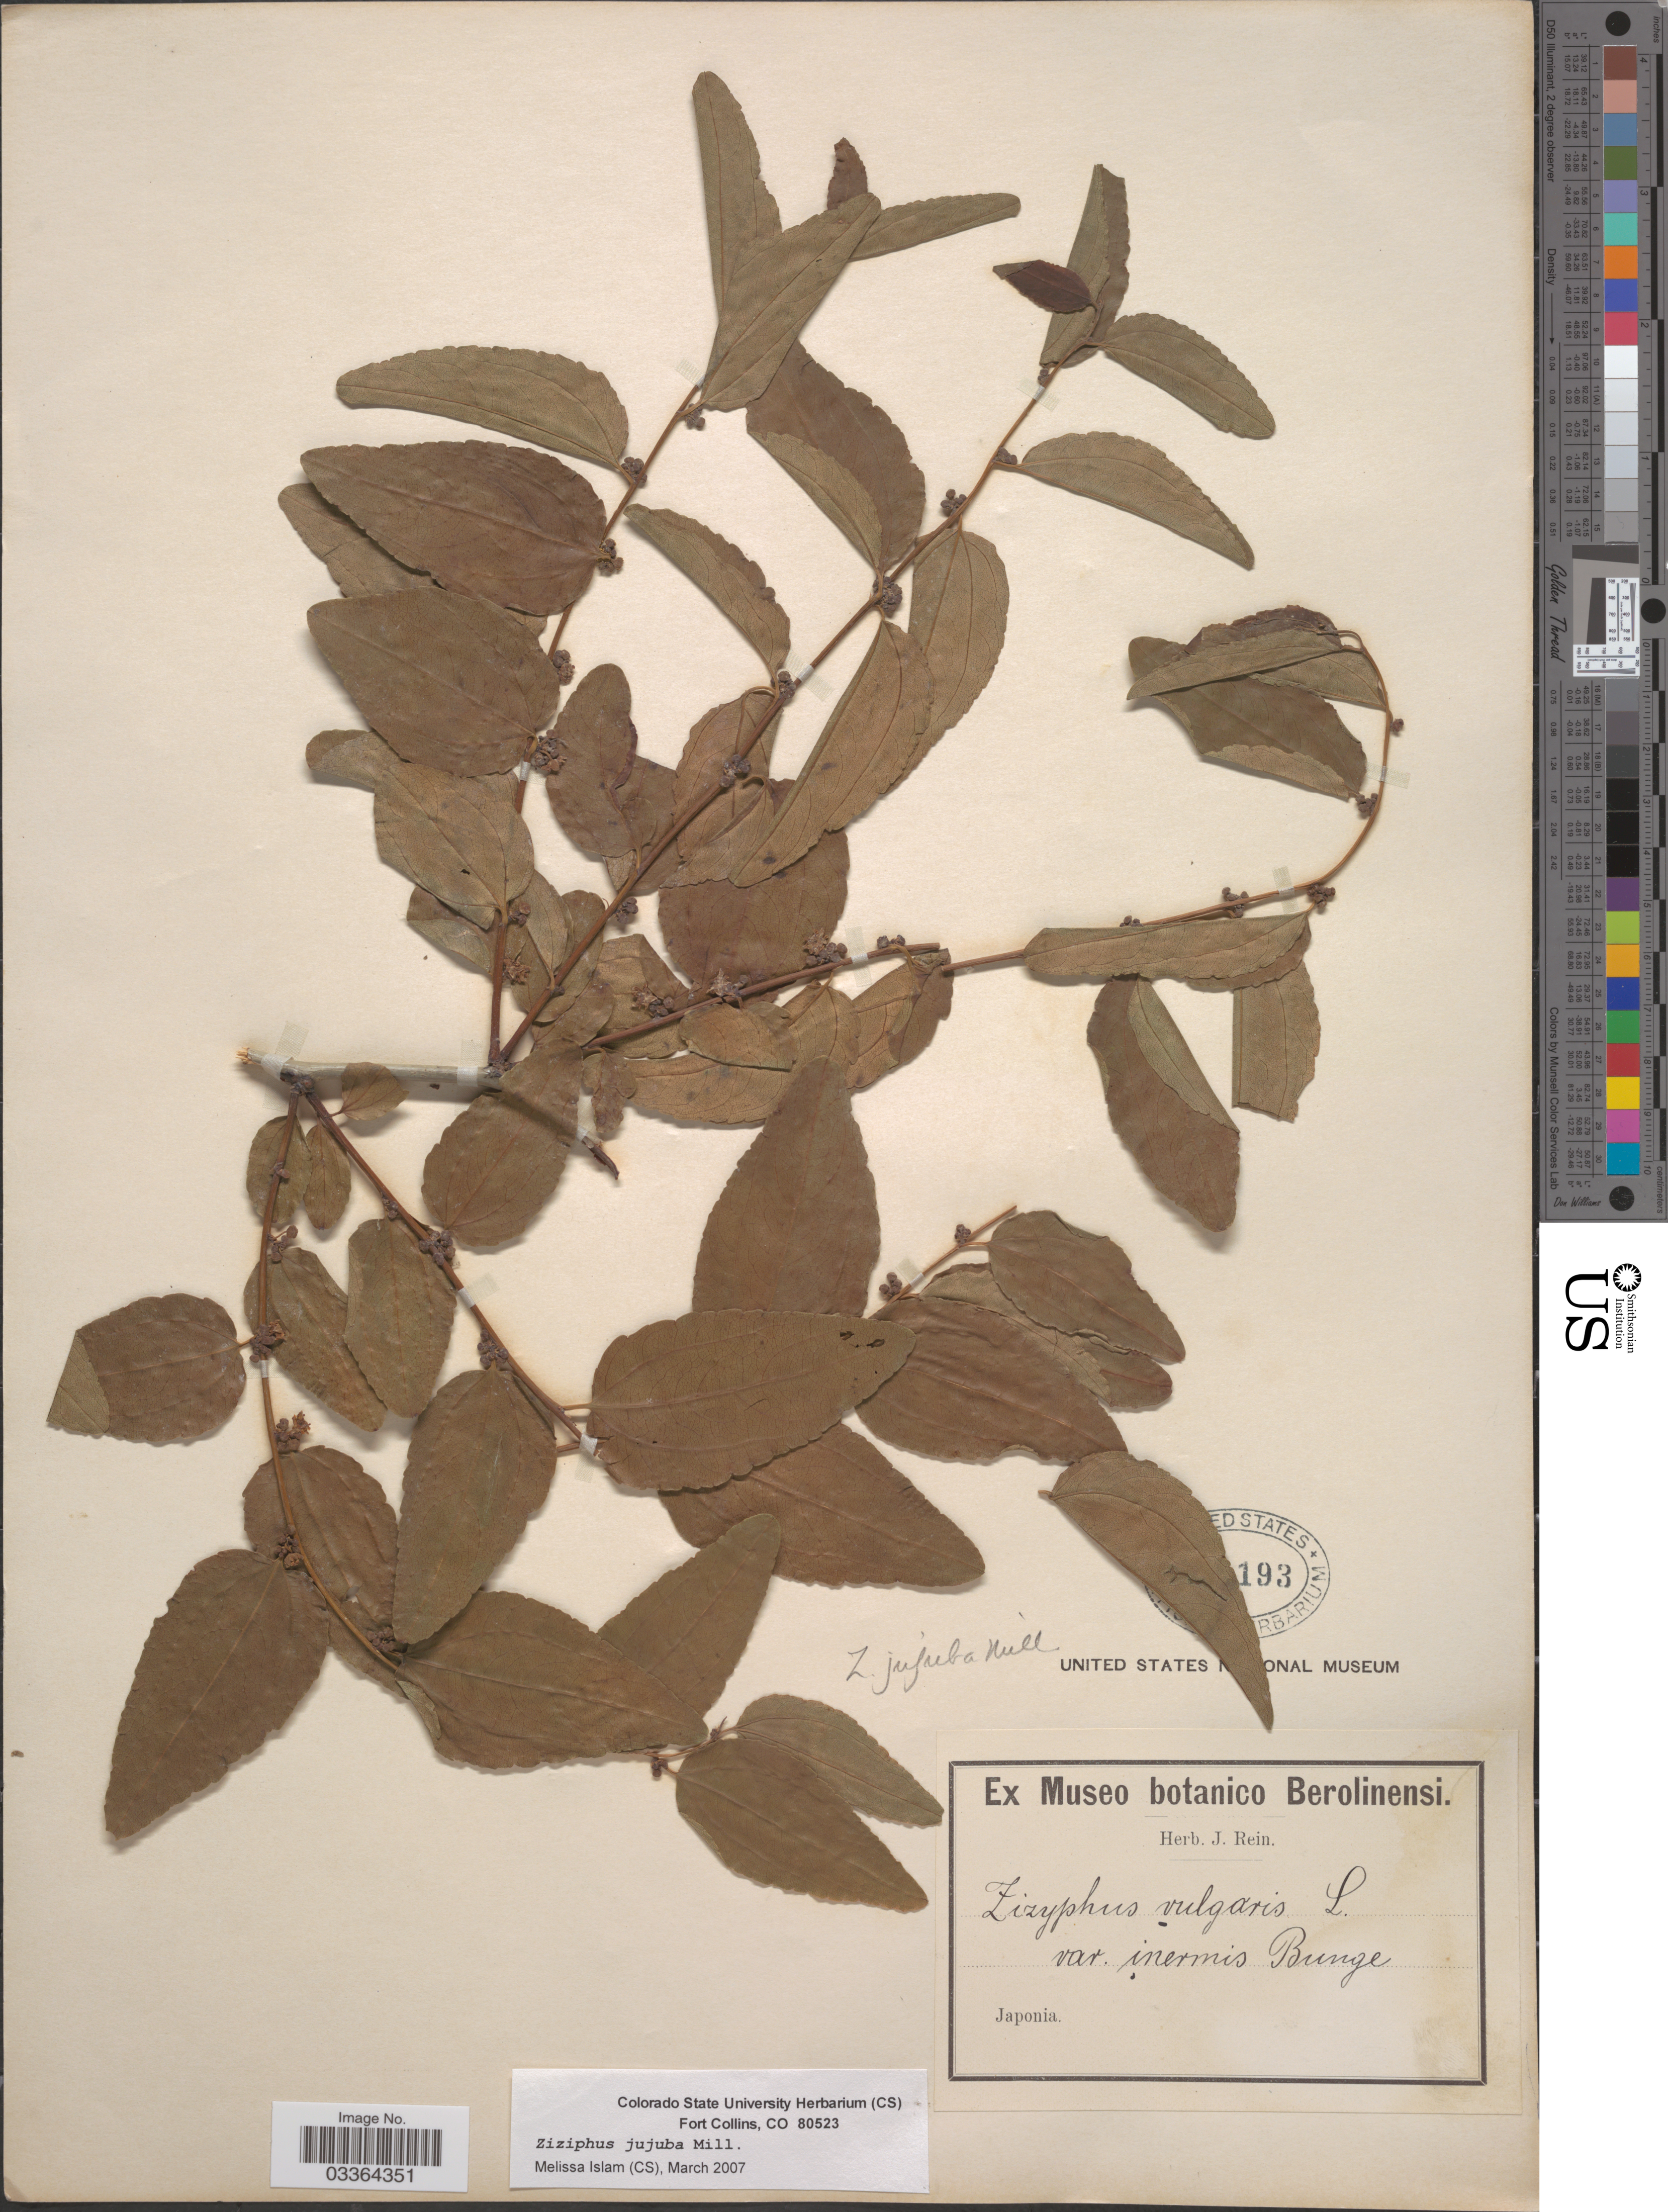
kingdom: Plantae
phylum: Tracheophyta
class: Magnoliopsida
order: Rosales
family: Rhamnaceae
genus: Ziziphus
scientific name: Ziziphus jujuba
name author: Mill.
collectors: ex herb. J. Rein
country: Japan